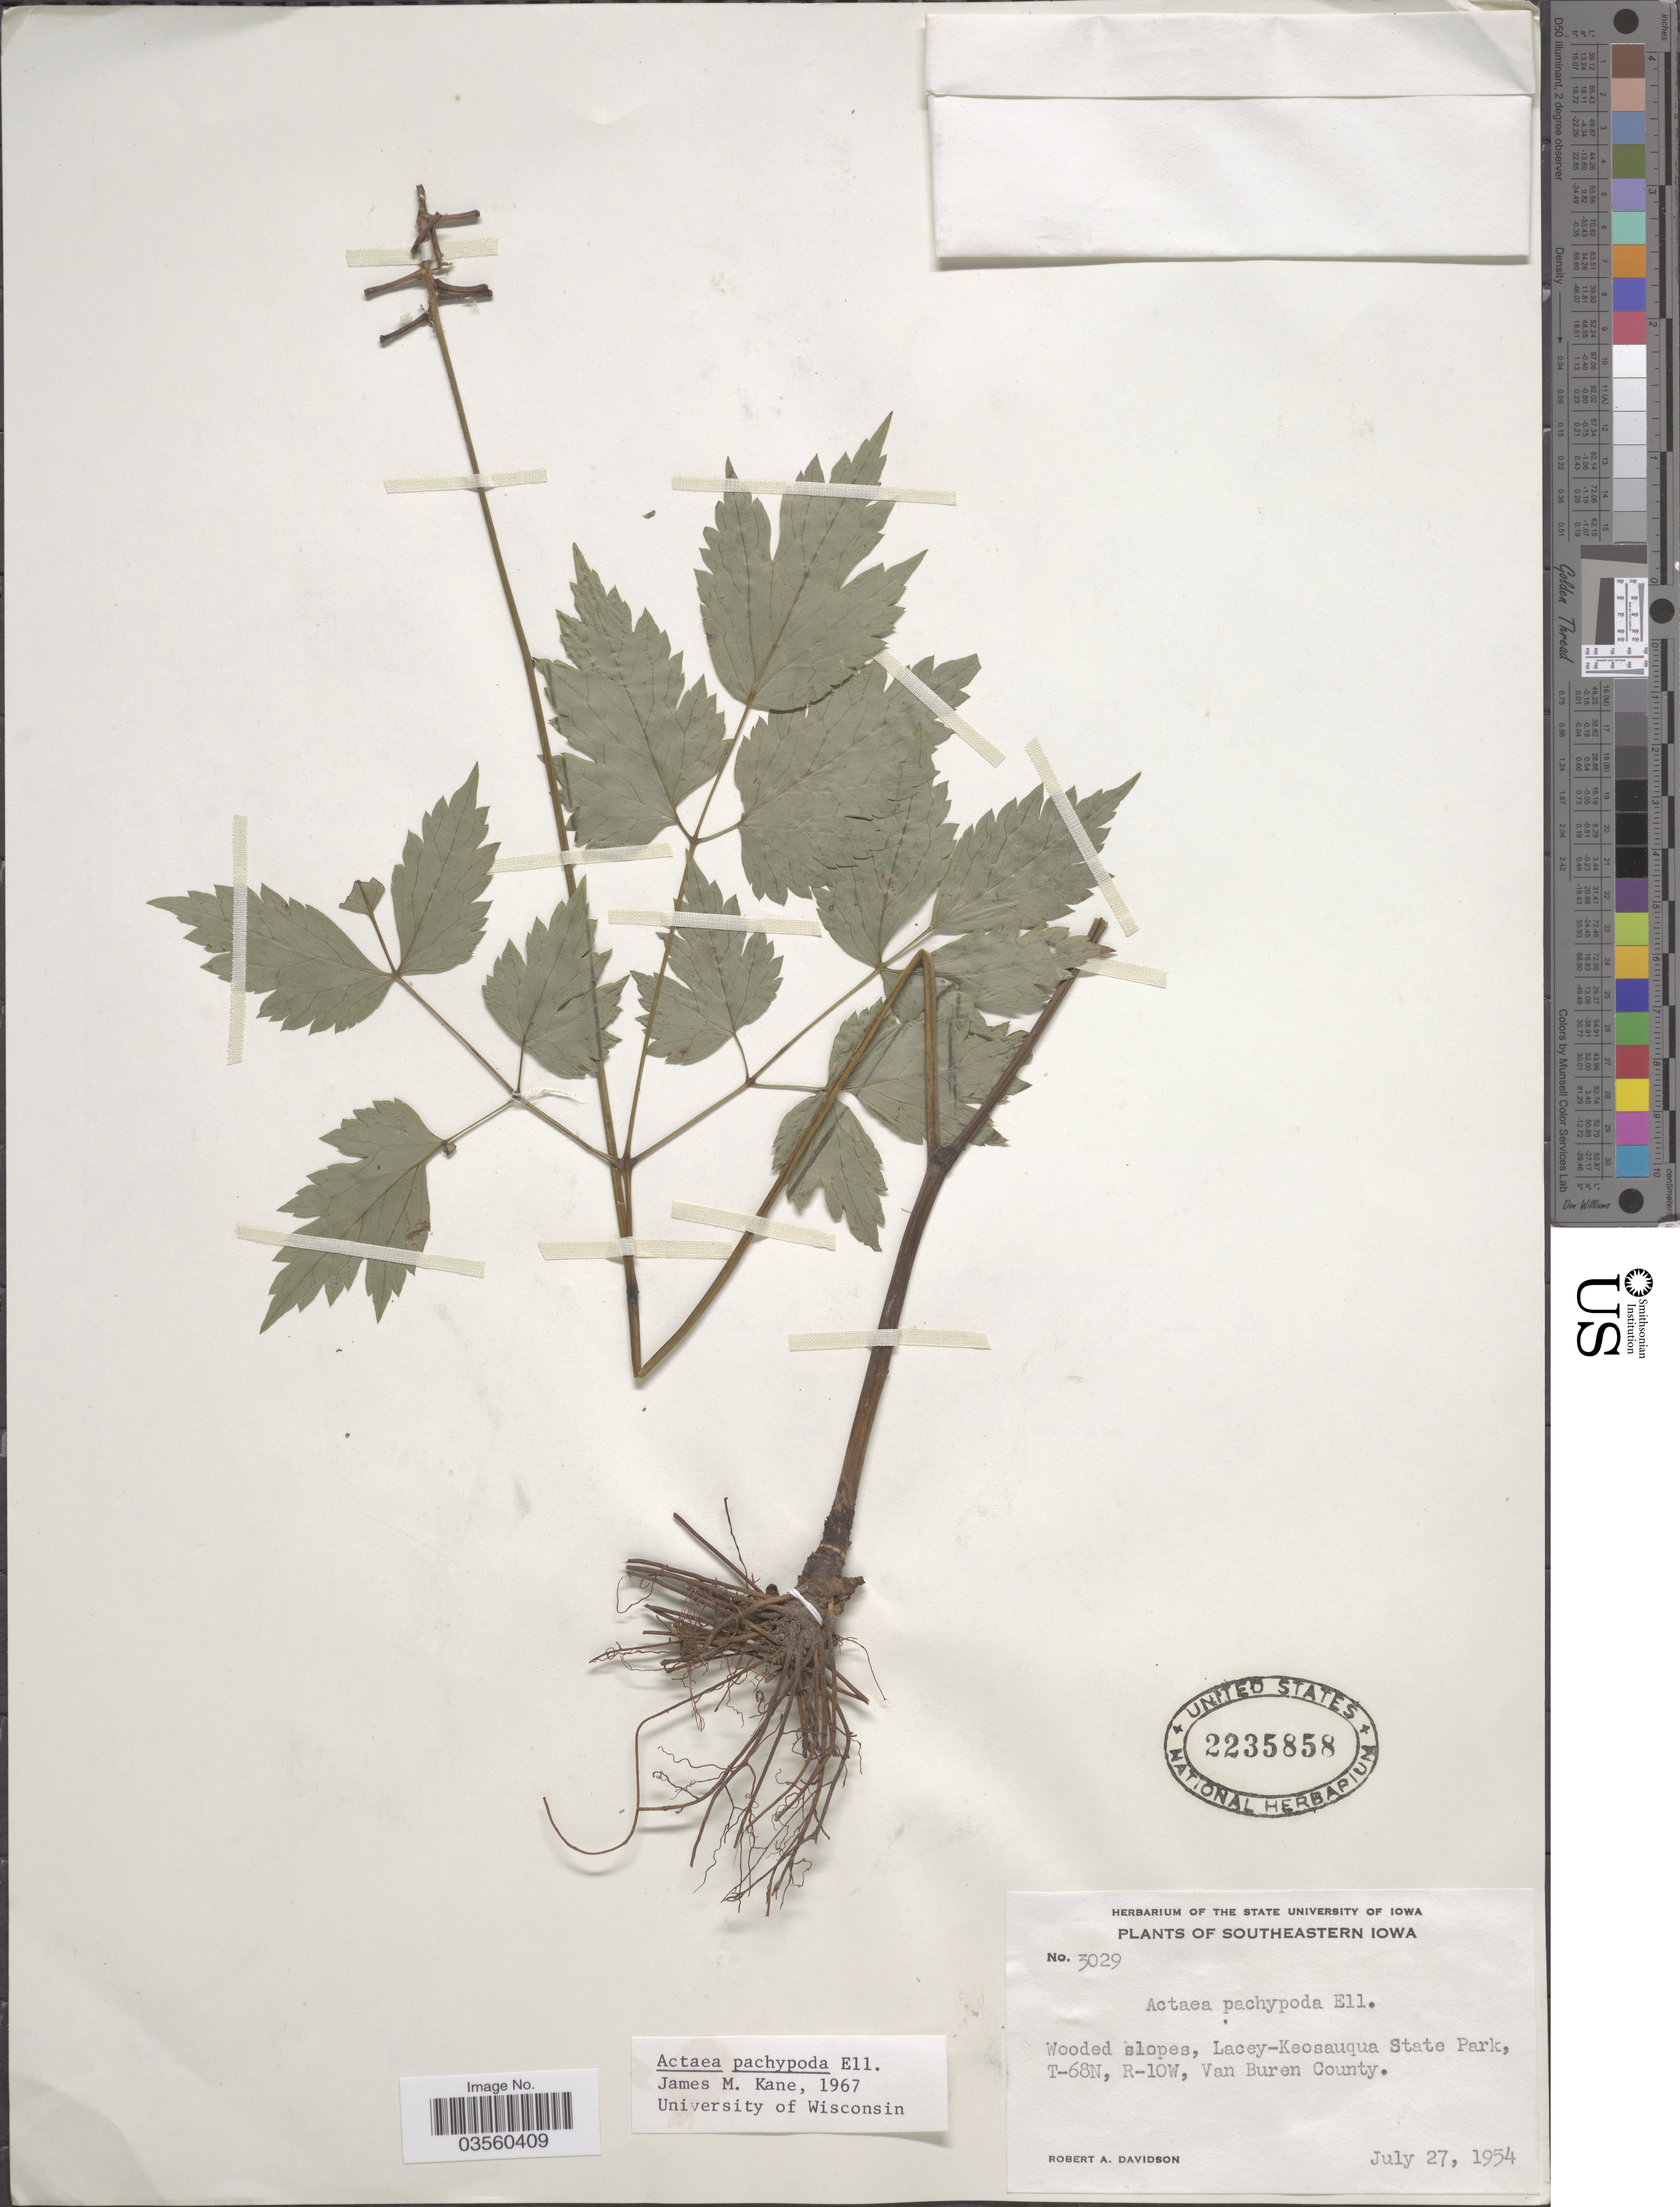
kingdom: Plantae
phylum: Tracheophyta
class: Magnoliopsida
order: Ranunculales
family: Ranunculaceae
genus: Actaea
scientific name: Actaea pachypoda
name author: Elliott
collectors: R. A. Davidson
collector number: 3029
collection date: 1954-07-27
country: United States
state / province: Iowa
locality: Southeastern Iowa. Wooded slopes, Lacey-Keosauqua State Park, T-68N, R-10W, Van Buren County.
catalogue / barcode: US 2235858